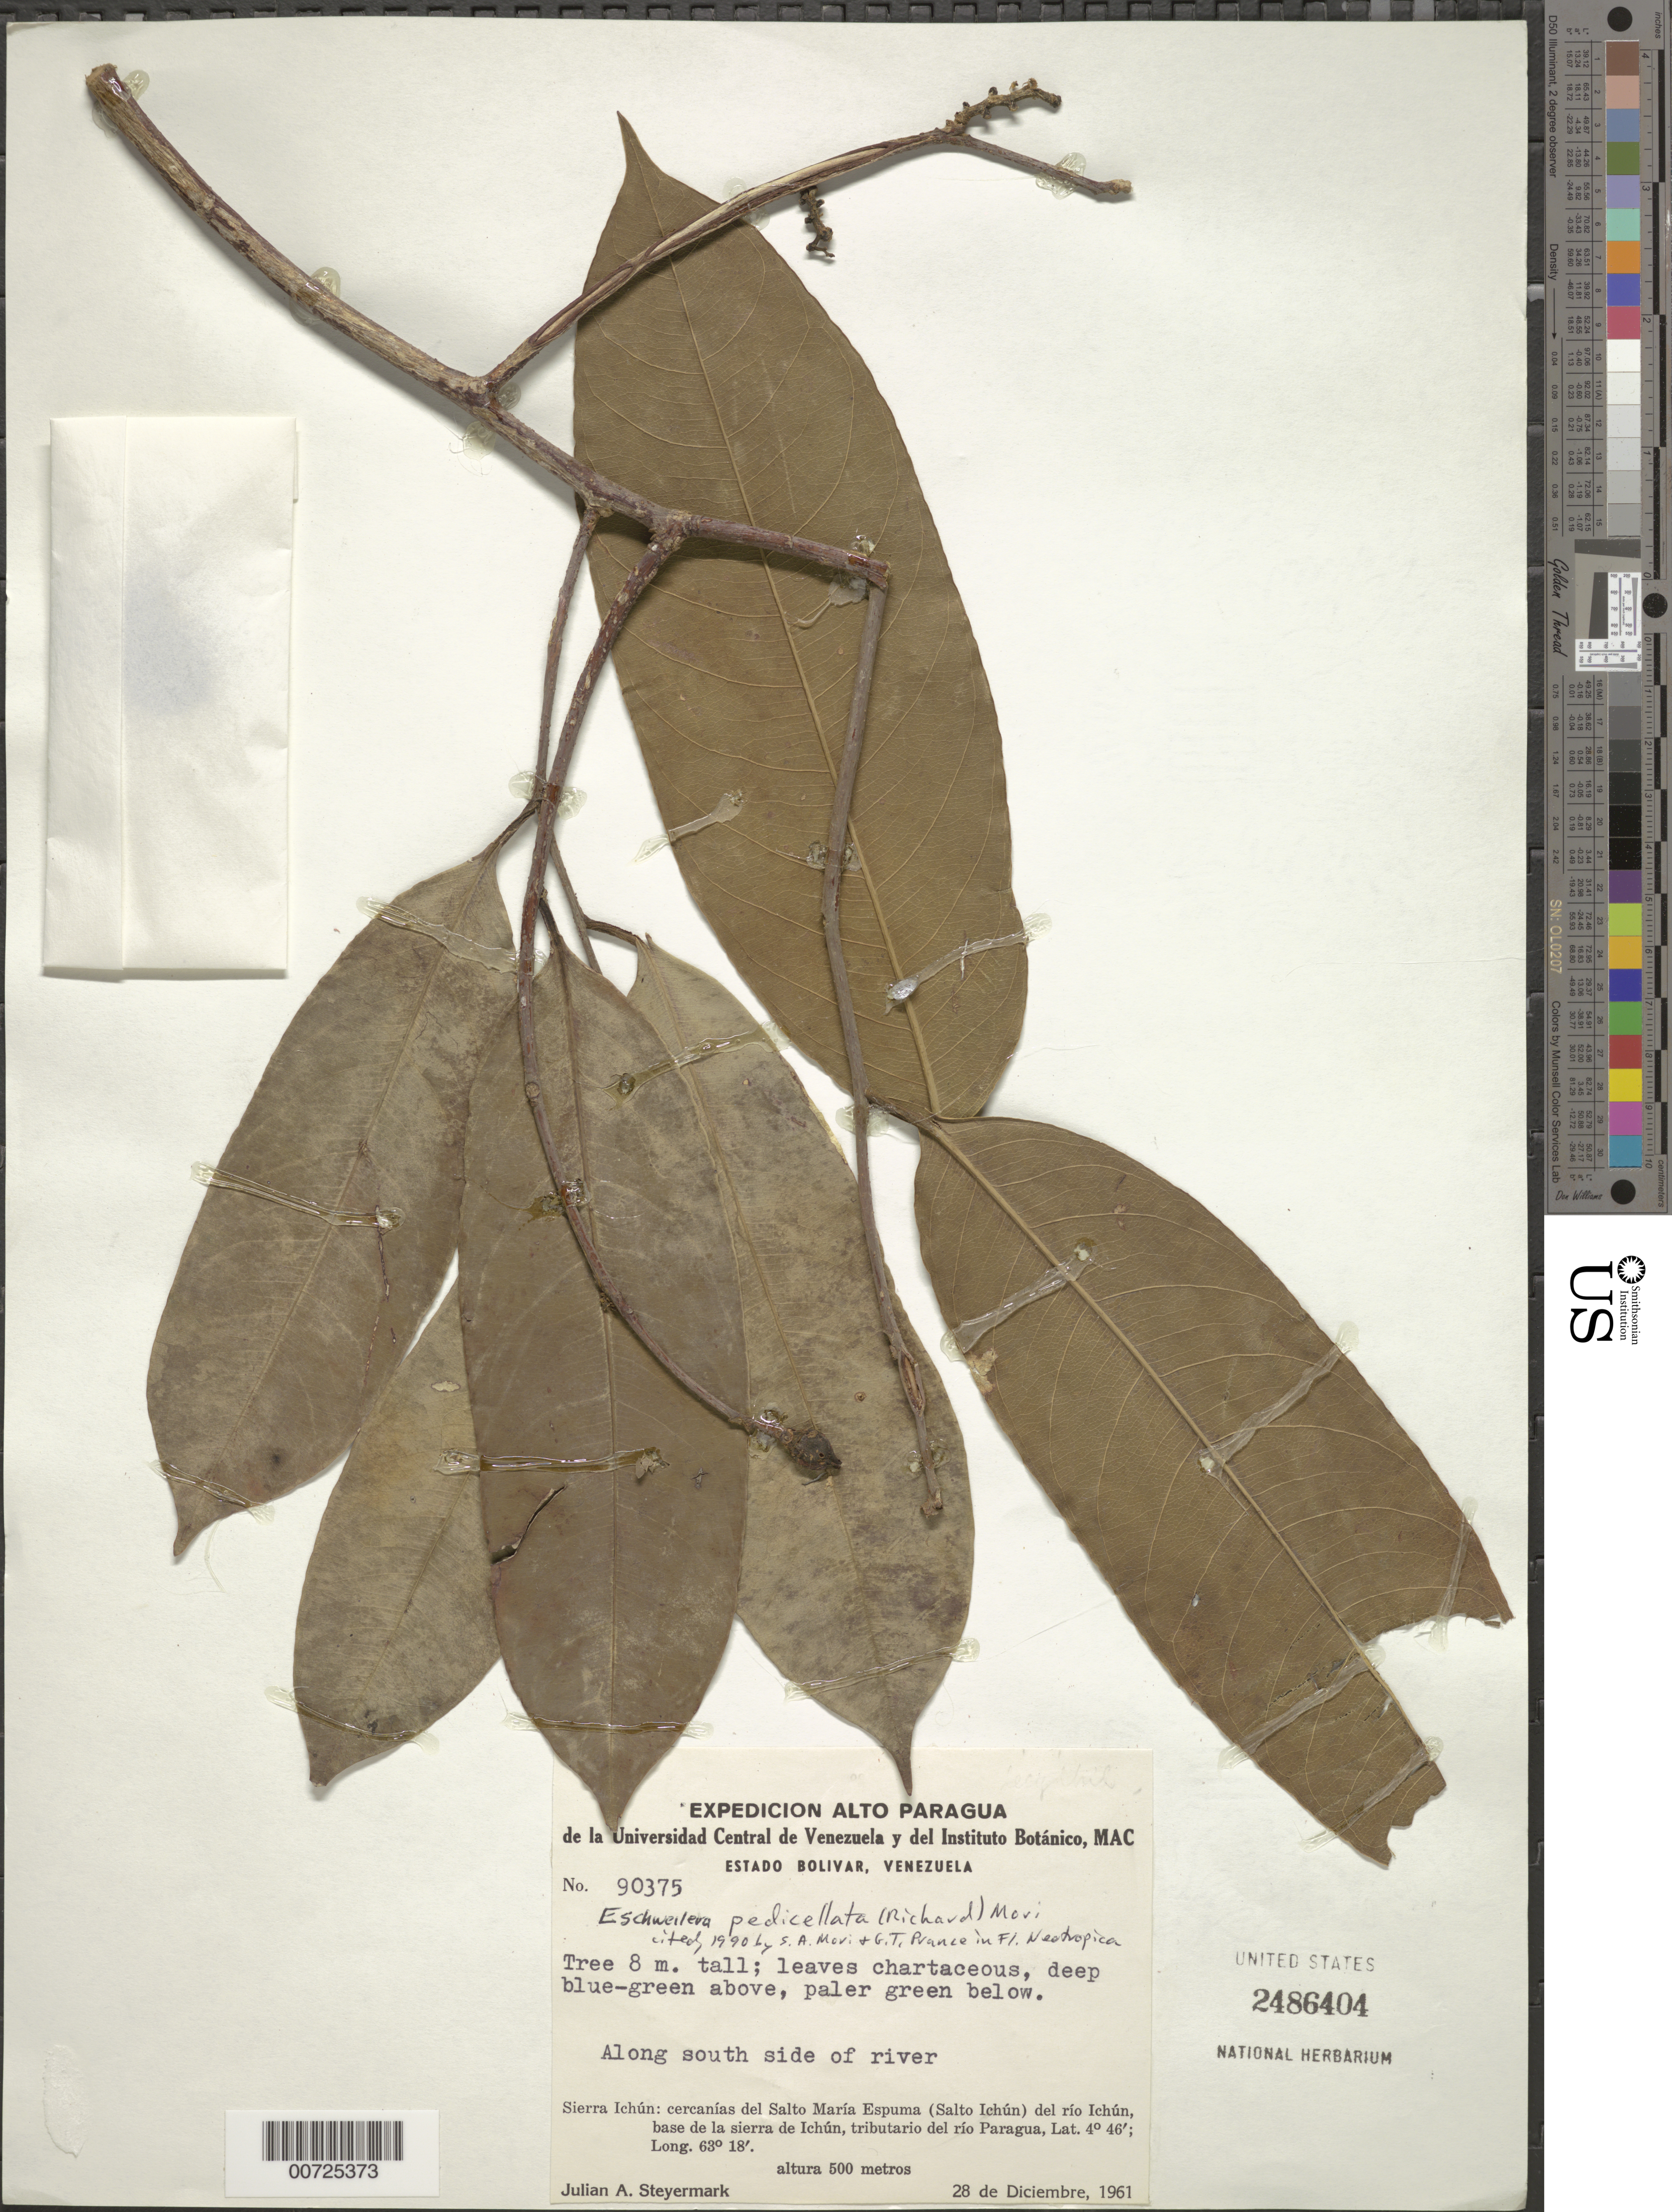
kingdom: Plantae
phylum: Tracheophyta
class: Magnoliopsida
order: Ericales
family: Lecythidaceae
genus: Eschweilera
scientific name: Eschweilera pedicellata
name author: (Rich.) S.A. Mori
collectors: J. Steyermark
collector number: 90375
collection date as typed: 28-Dec-61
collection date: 1961-12-28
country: Venezuela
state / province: Bolívar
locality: Sierra Ichún, Salto María Espuma (Salto Ichún) del Río Ichún (tributary of río Paragua), base de la sierra de Ichún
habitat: Along south side of river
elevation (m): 500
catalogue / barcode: US 2486404